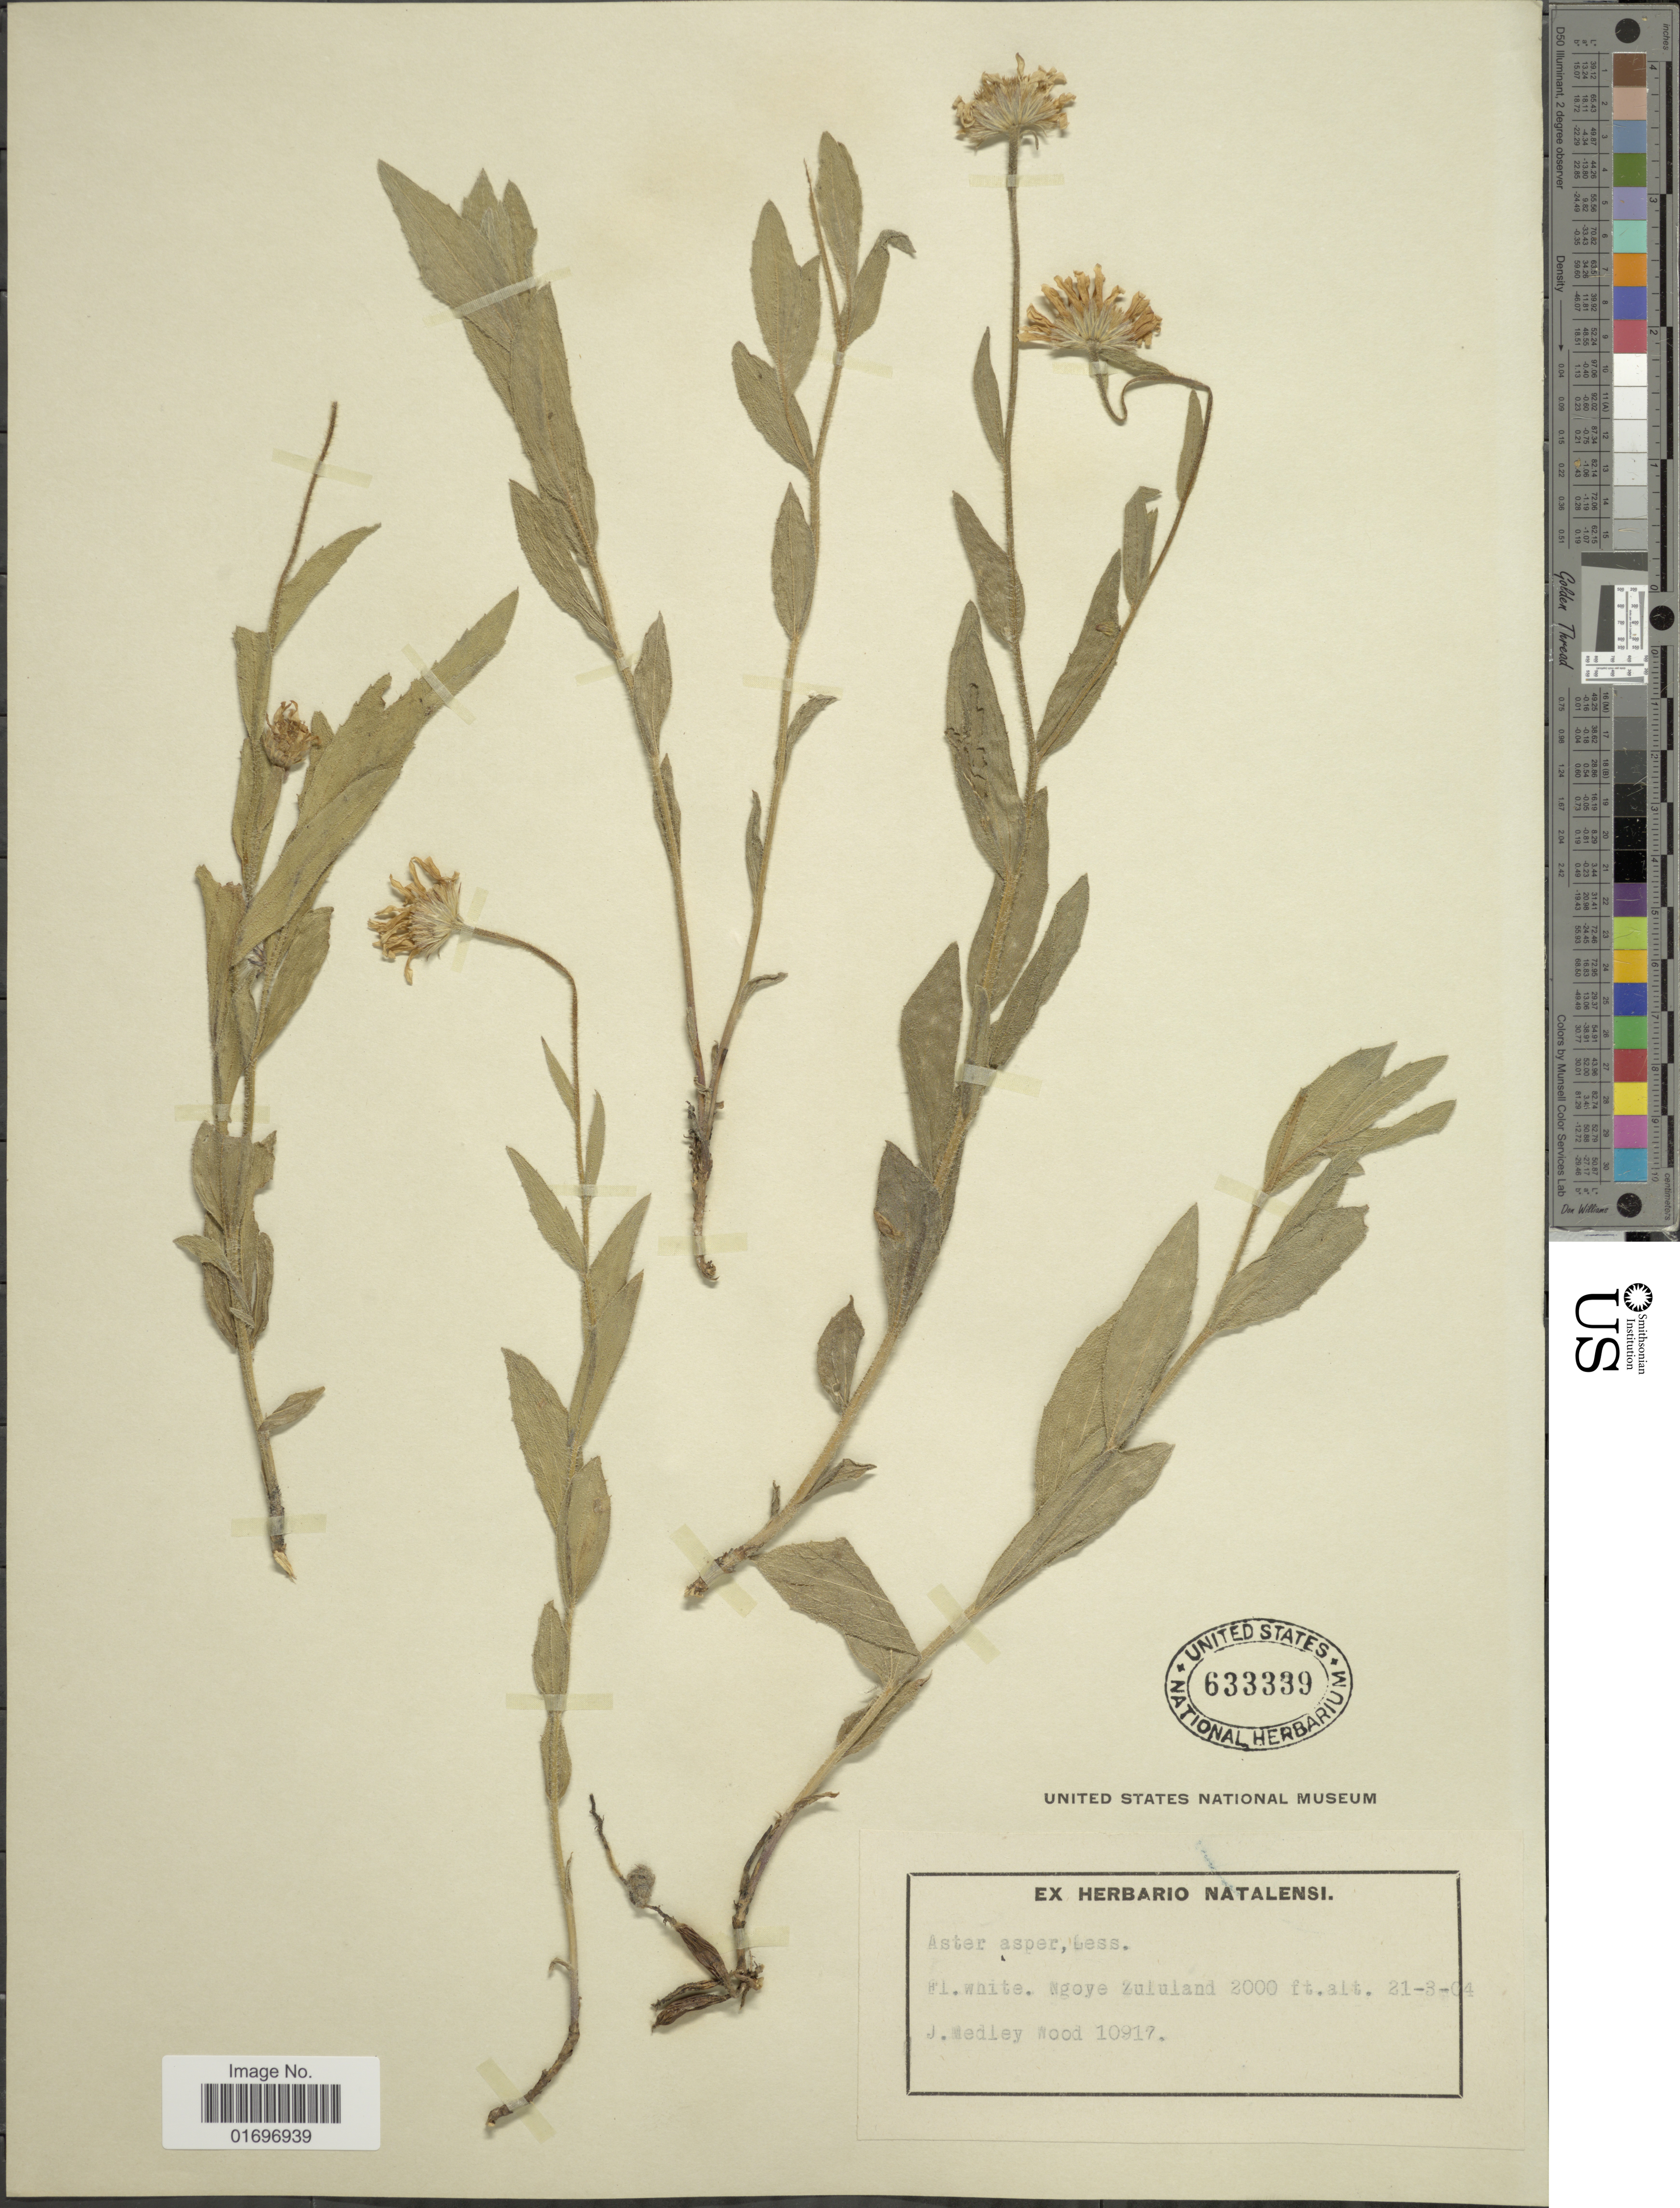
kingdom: Plantae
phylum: Tracheophyta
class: Magnoliopsida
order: Asterales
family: Asteraceae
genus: Aster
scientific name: Aster hispidus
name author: Thunb.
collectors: J. Medley Wood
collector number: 10917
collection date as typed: Transcribed d/m/y: 21/3/4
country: South Africa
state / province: KwaZulu-Natal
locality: Ngoye Zululand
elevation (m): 610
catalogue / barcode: US 633339